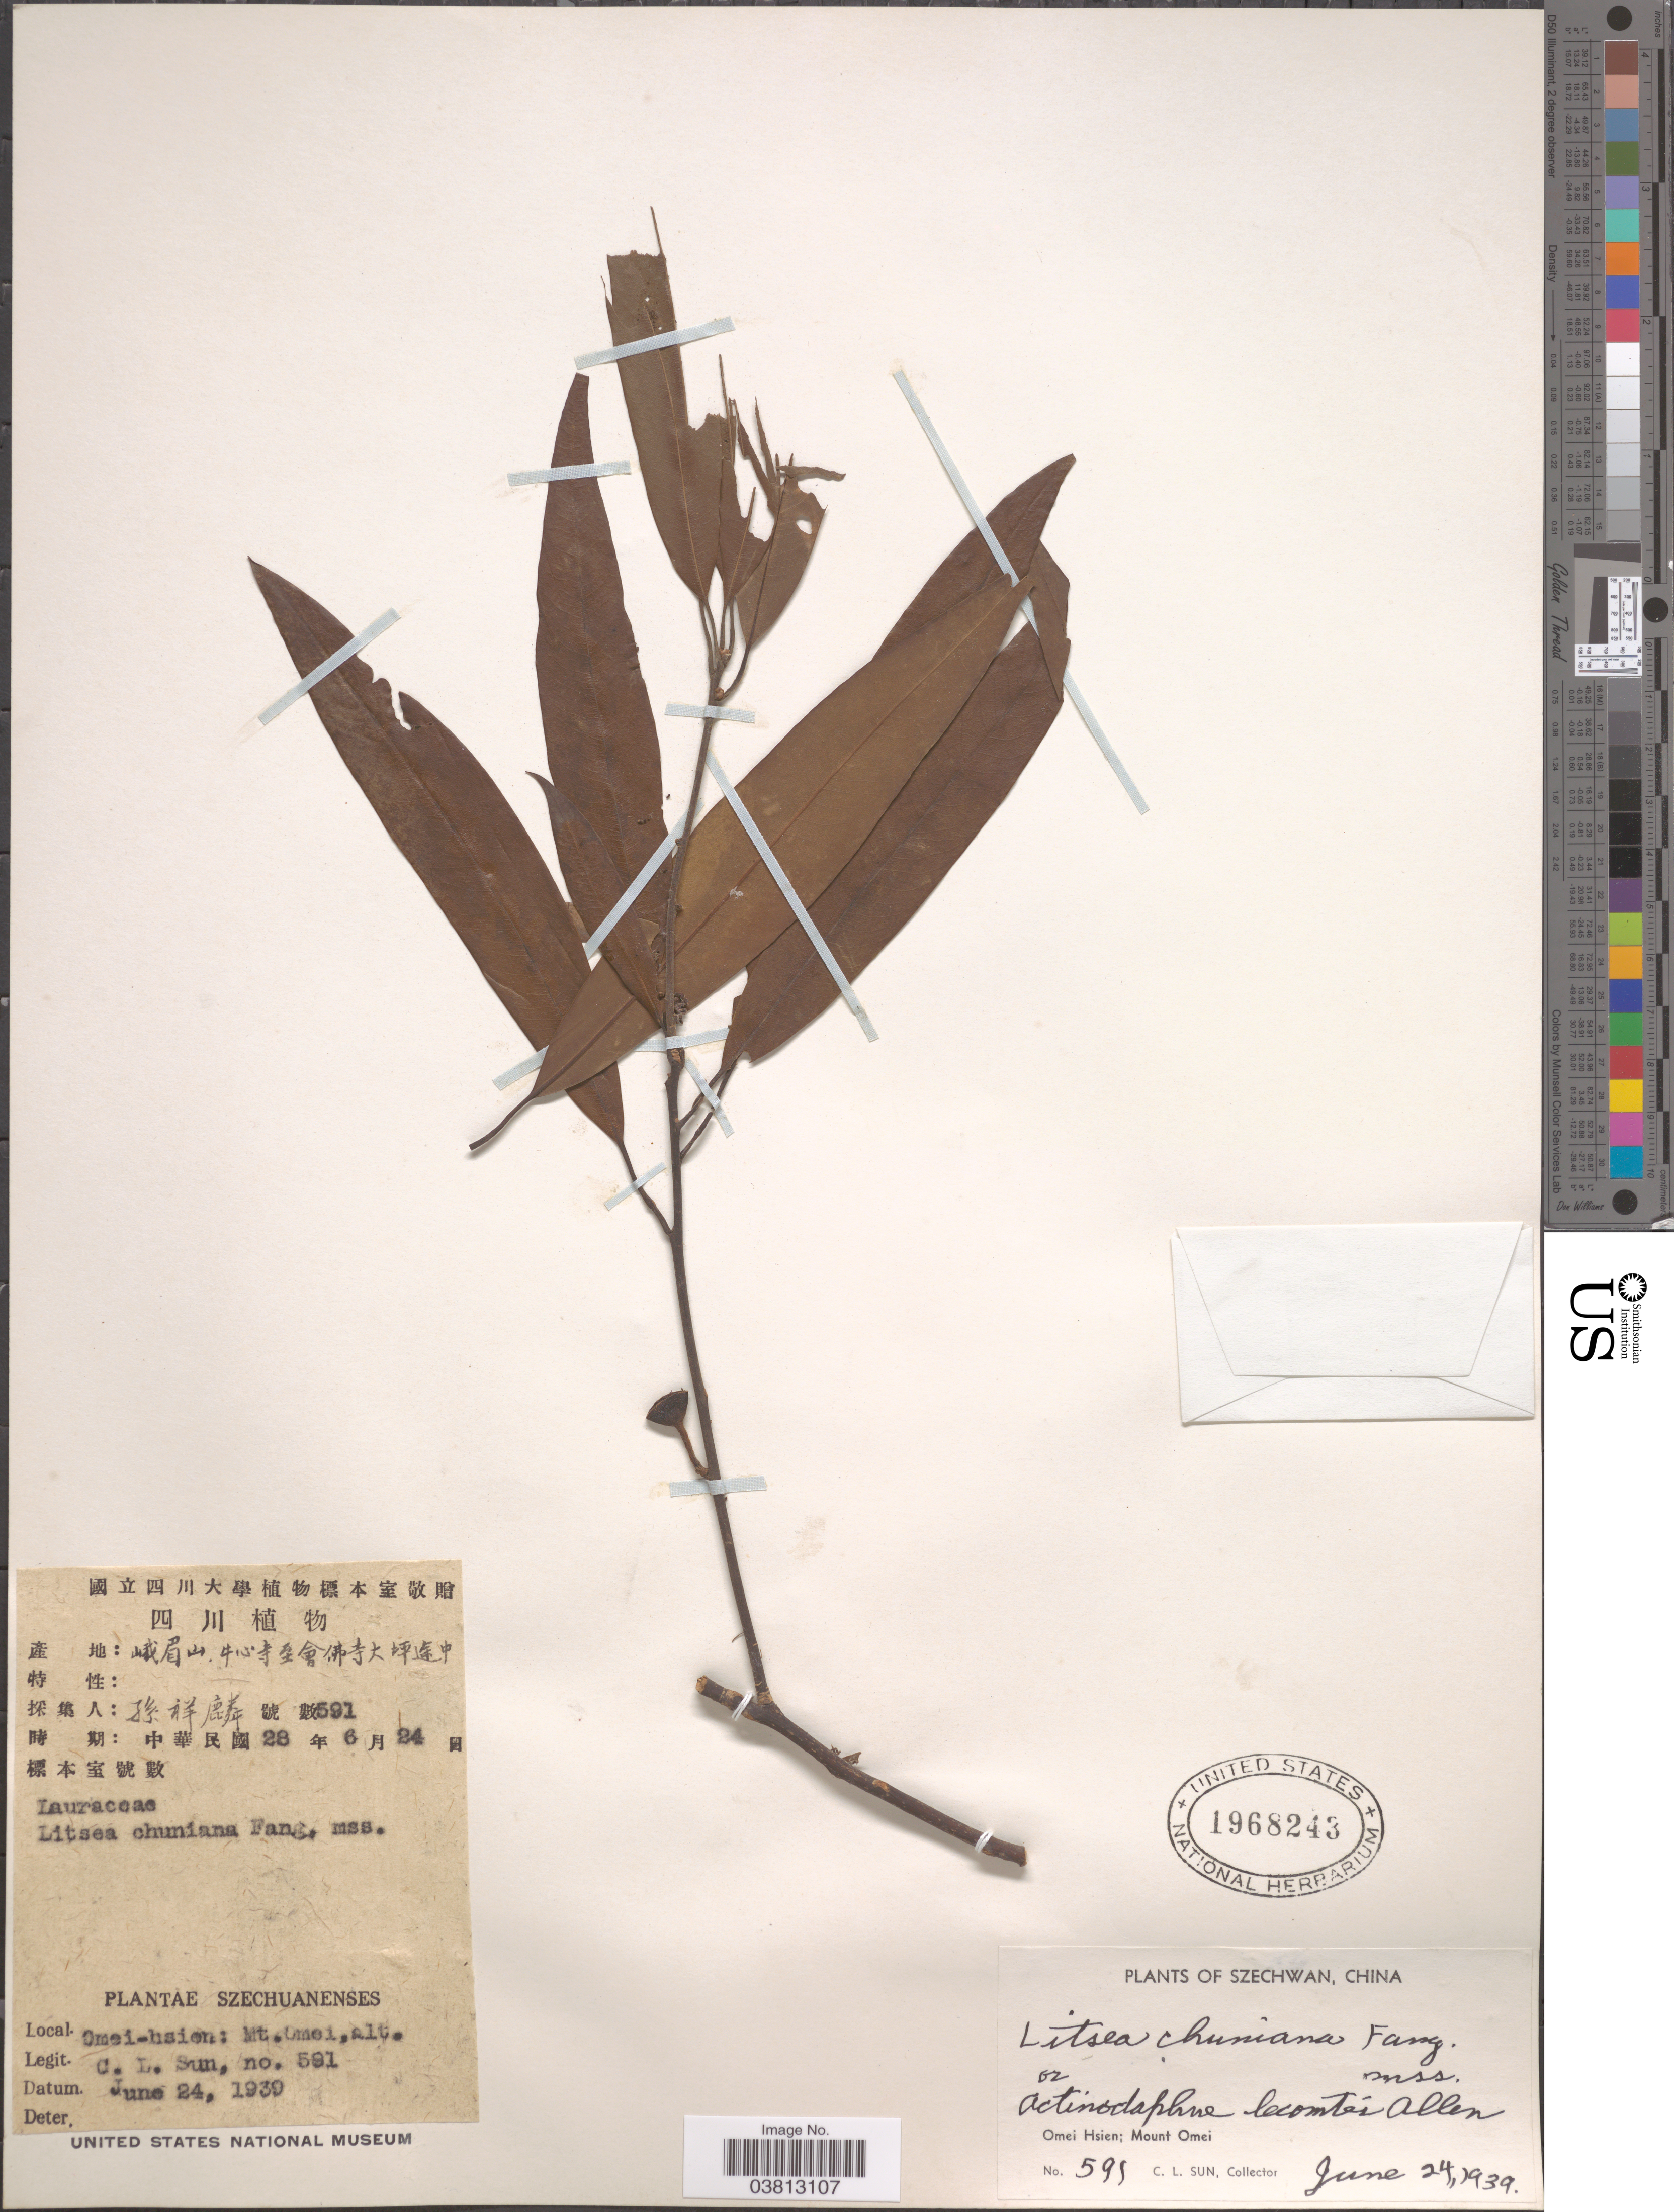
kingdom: Plantae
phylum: Tracheophyta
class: Magnoliopsida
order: Laurales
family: Lauraceae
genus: Litsea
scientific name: Litsea chuniana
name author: Fang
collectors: C. Sun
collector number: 591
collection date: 1939-06-24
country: China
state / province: Sichuan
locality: Szechwan. Omei Hsien; mount Omei.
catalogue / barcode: US 1968243